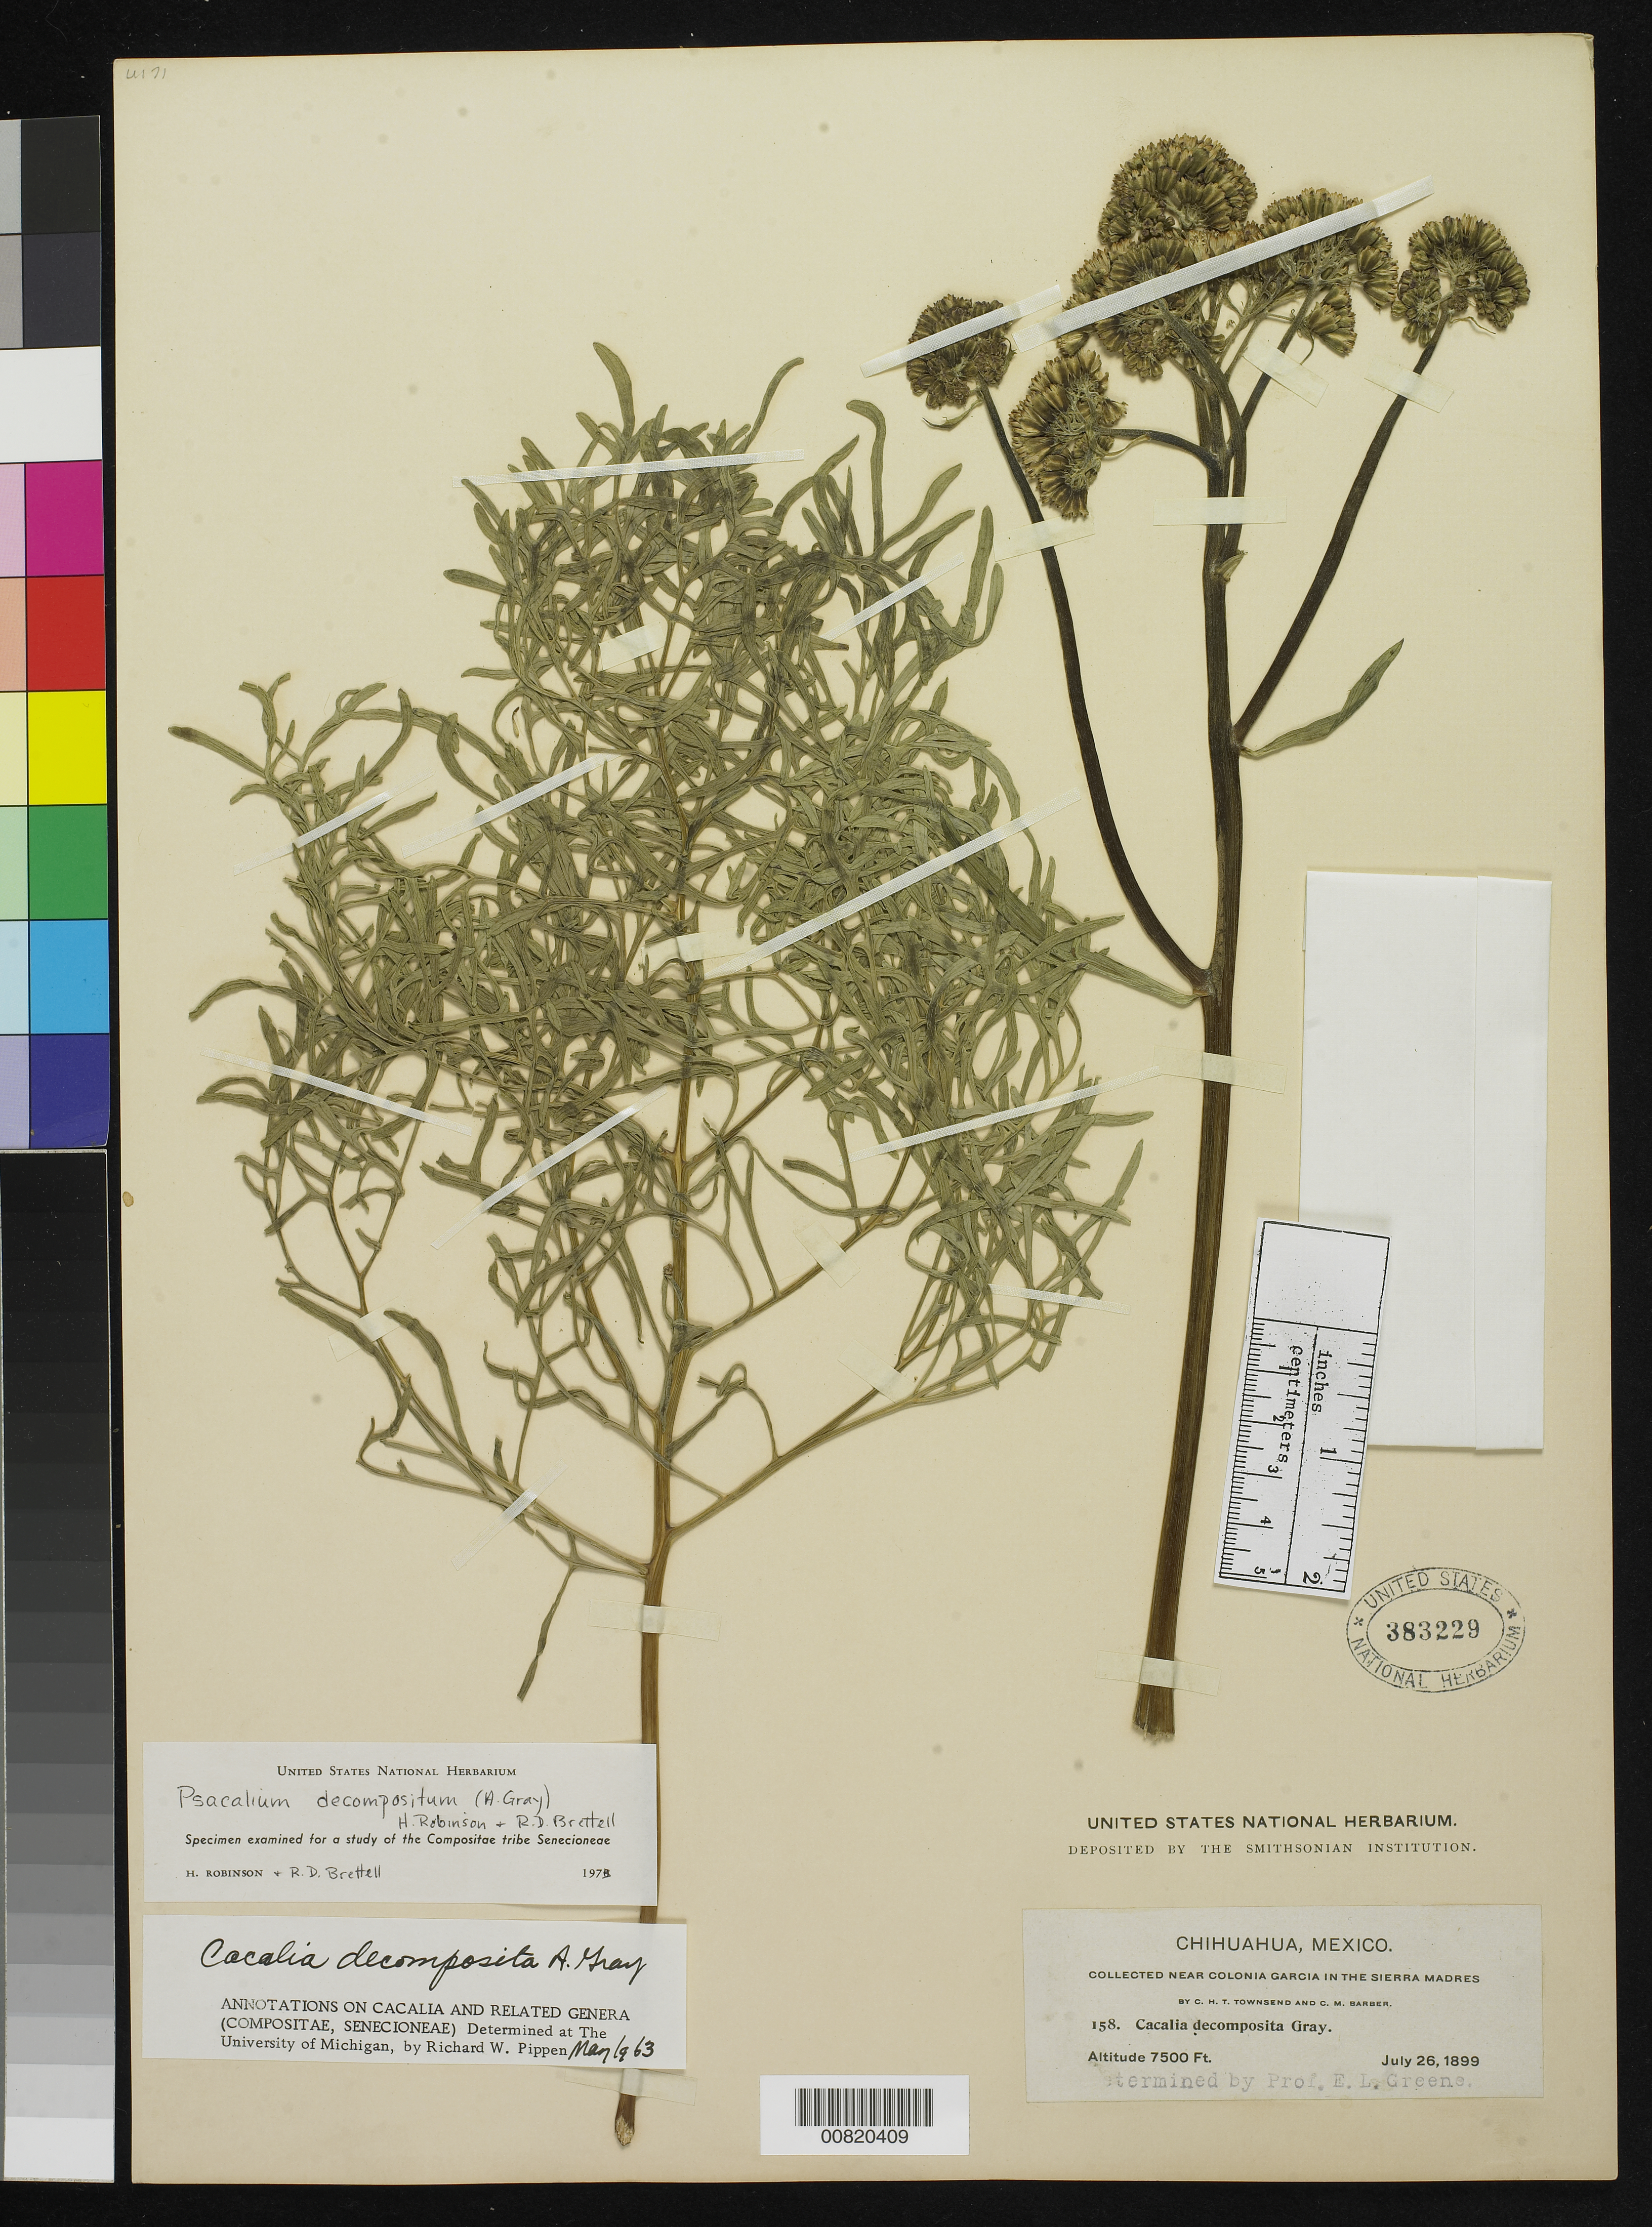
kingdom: Plantae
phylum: Tracheophyta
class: Magnoliopsida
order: Asterales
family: Asteraceae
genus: Psacalium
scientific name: Psacalium decompositum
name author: (A. Gray) H. Rob. & Brettell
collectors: C. H. T. Townsend & C. Barber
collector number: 158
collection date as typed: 26 Jul 1899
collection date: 1899-07-26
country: Mexico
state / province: Chihuahua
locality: Near Colonia García in the Sierra Madre, Chihuahua.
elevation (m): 2286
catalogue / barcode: US 383229